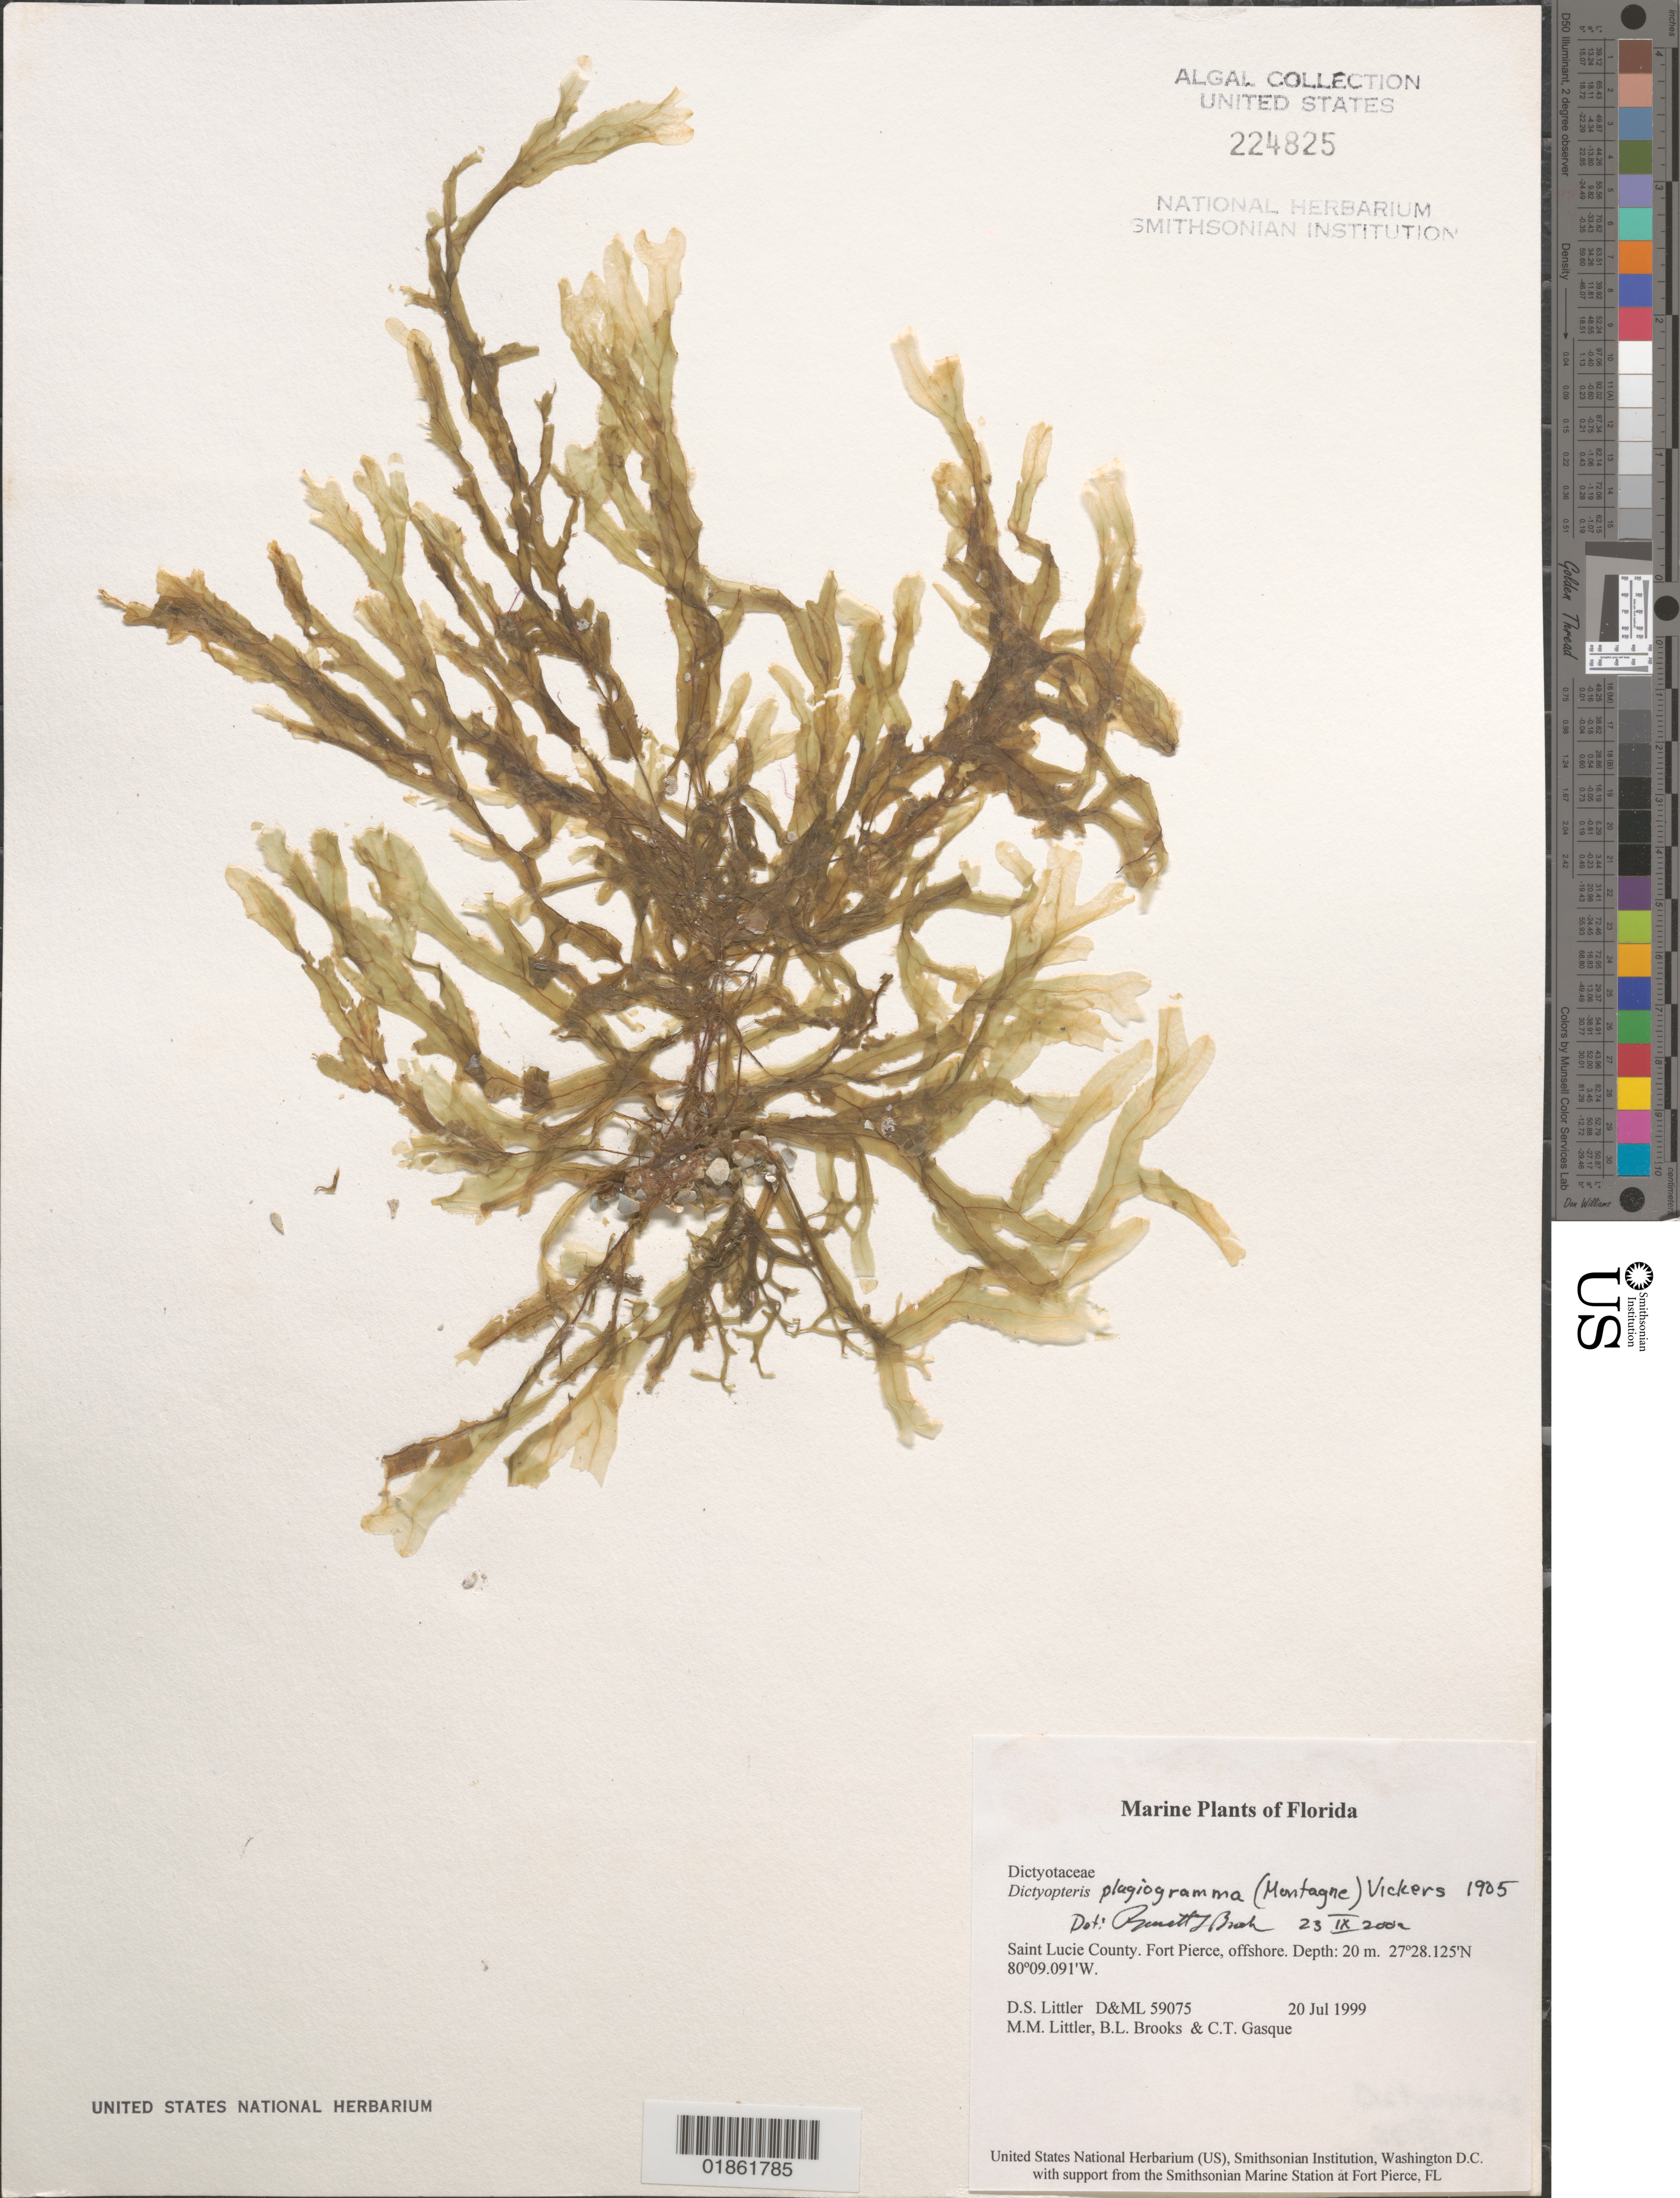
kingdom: Chromista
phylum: Ochrophyta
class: Phaeophyceae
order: Dictyotales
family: Dictyotaceae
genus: Dictyota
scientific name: Dictyota sp.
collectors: D. S. Littler, M. M. Littler & C. Gasque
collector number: D&ML 59075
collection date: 1999-07-20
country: United States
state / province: Florida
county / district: Saint Lucie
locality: Fort Pierce.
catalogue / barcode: US 224825